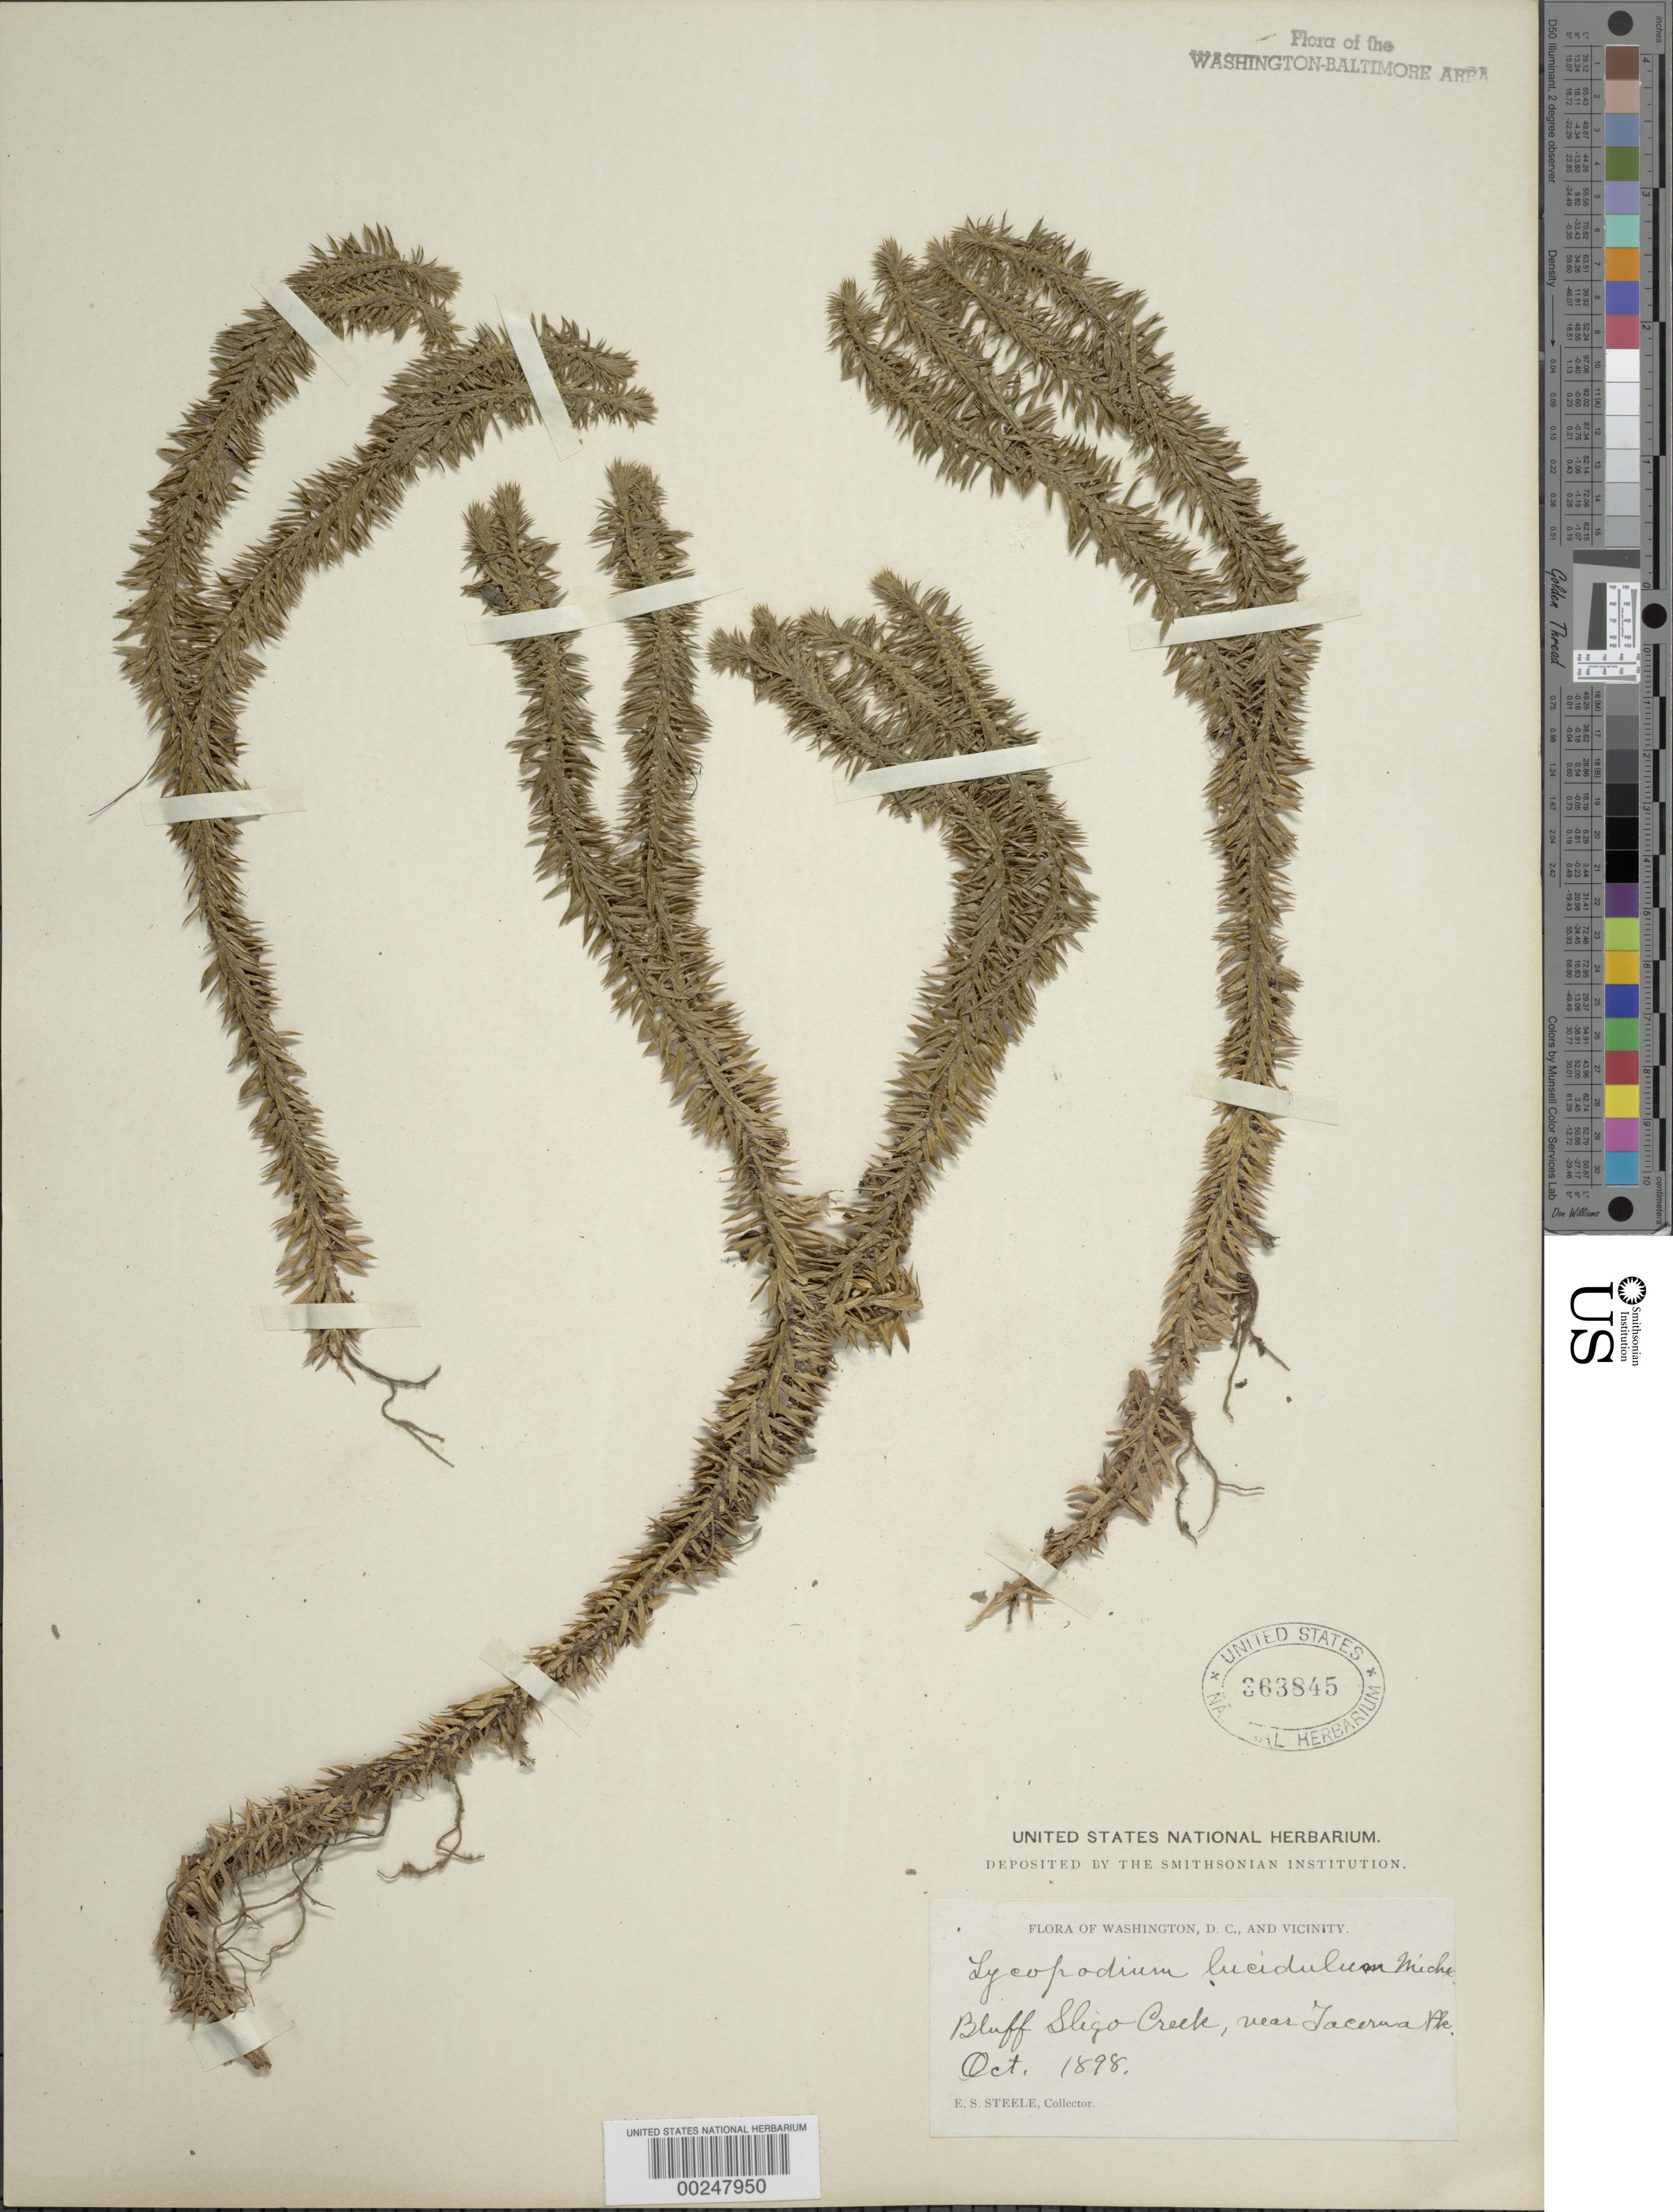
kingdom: Plantae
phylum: Tracheophyta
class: Lycopodiopsida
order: Lycopodiales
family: Lycopodiaceae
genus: Huperzia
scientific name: Huperzia lucidula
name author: (Michx.) Trevis.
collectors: E. Steele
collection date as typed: Oct 1898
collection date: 1898-10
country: United States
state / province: Maryland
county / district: Montgomery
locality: Bluff, Sligo Creek, near Takoma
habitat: Bluff of creek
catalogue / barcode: US 363845